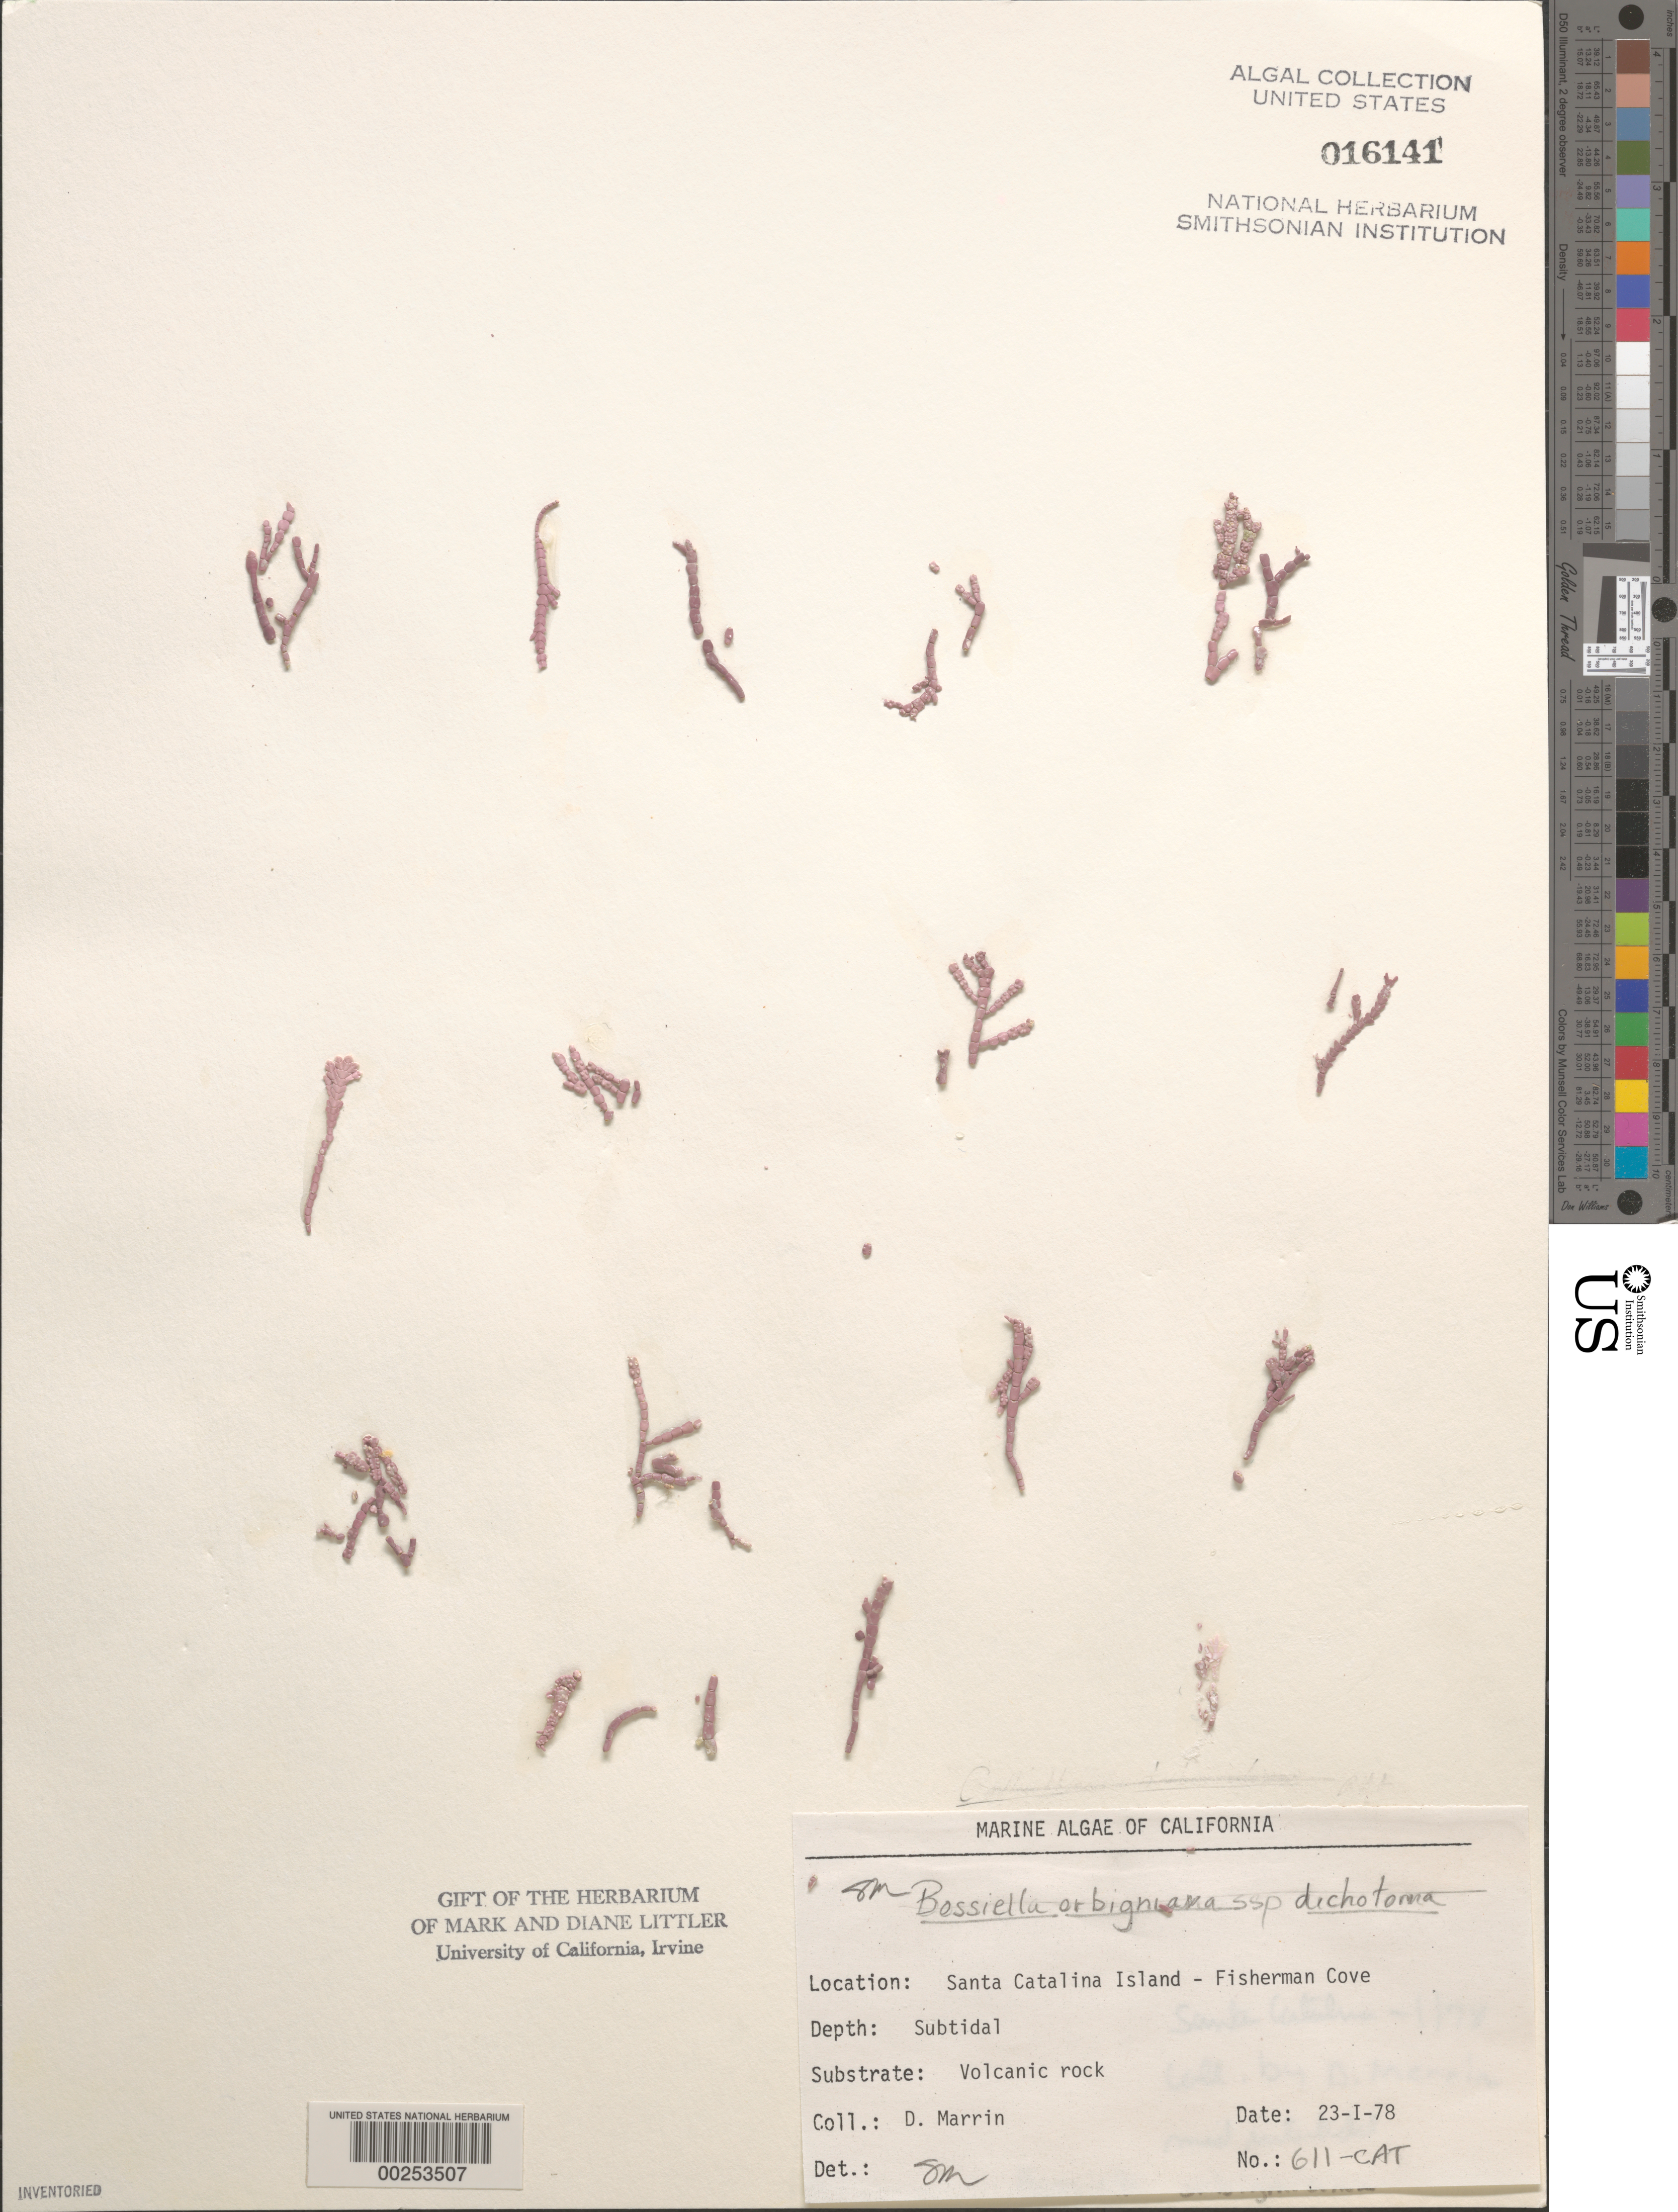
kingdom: Plantae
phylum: Rhodophyta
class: Florideophyceae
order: Corallinales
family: Corallinaceae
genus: Bossiella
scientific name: Bossiella orbigniana subsp. dichotoma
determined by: Murray, S. N.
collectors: D. Marrin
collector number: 611-CAT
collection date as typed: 23 Jan 1978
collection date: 1978-01-23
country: United States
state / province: California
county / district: Los Angeles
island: Santa Catalina Island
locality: Fishermen Cove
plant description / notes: BLM-SOCALBIGHT Rocky Intertidal Survey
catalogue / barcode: US 16141